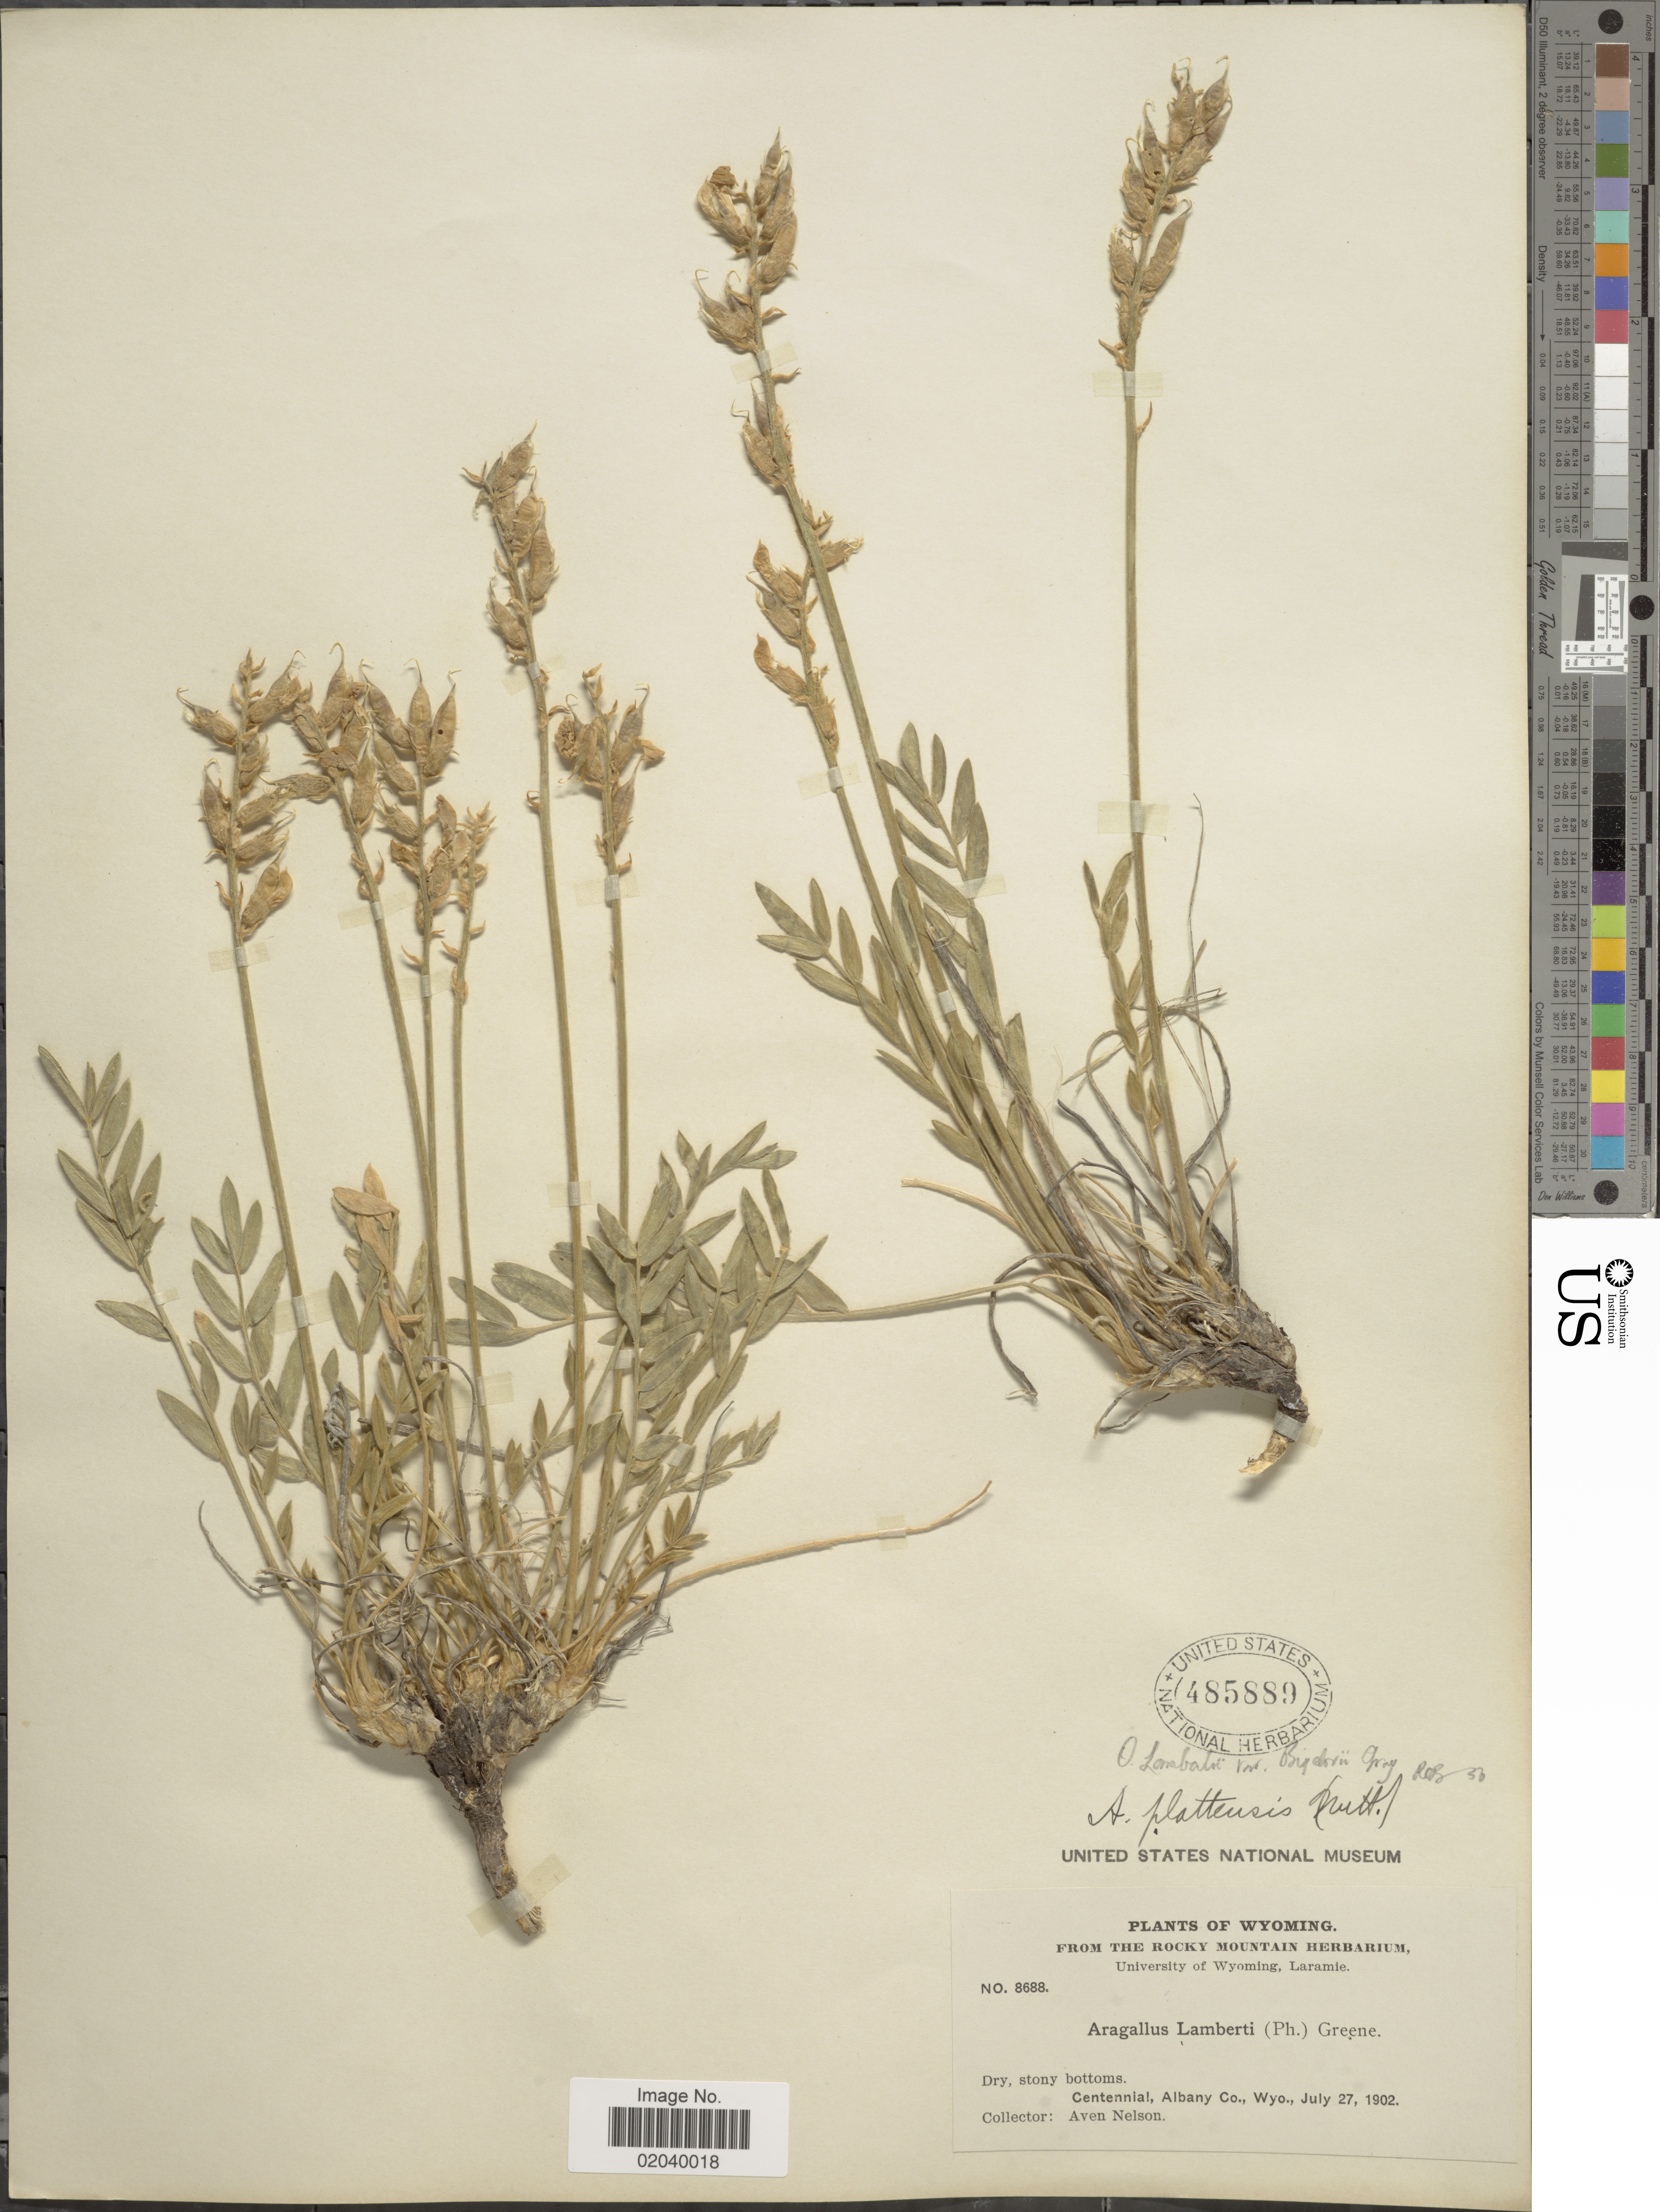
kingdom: Plantae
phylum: Tracheophyta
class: Magnoliopsida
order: Fabales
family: Fabaceae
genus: Oxytropis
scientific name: Oxytropis lambertii var. bigelovii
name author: A. Gray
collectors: A. Nelson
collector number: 8688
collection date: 1902-07-27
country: United States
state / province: Wyoming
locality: Centennial, Albany Co.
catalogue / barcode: US 485889